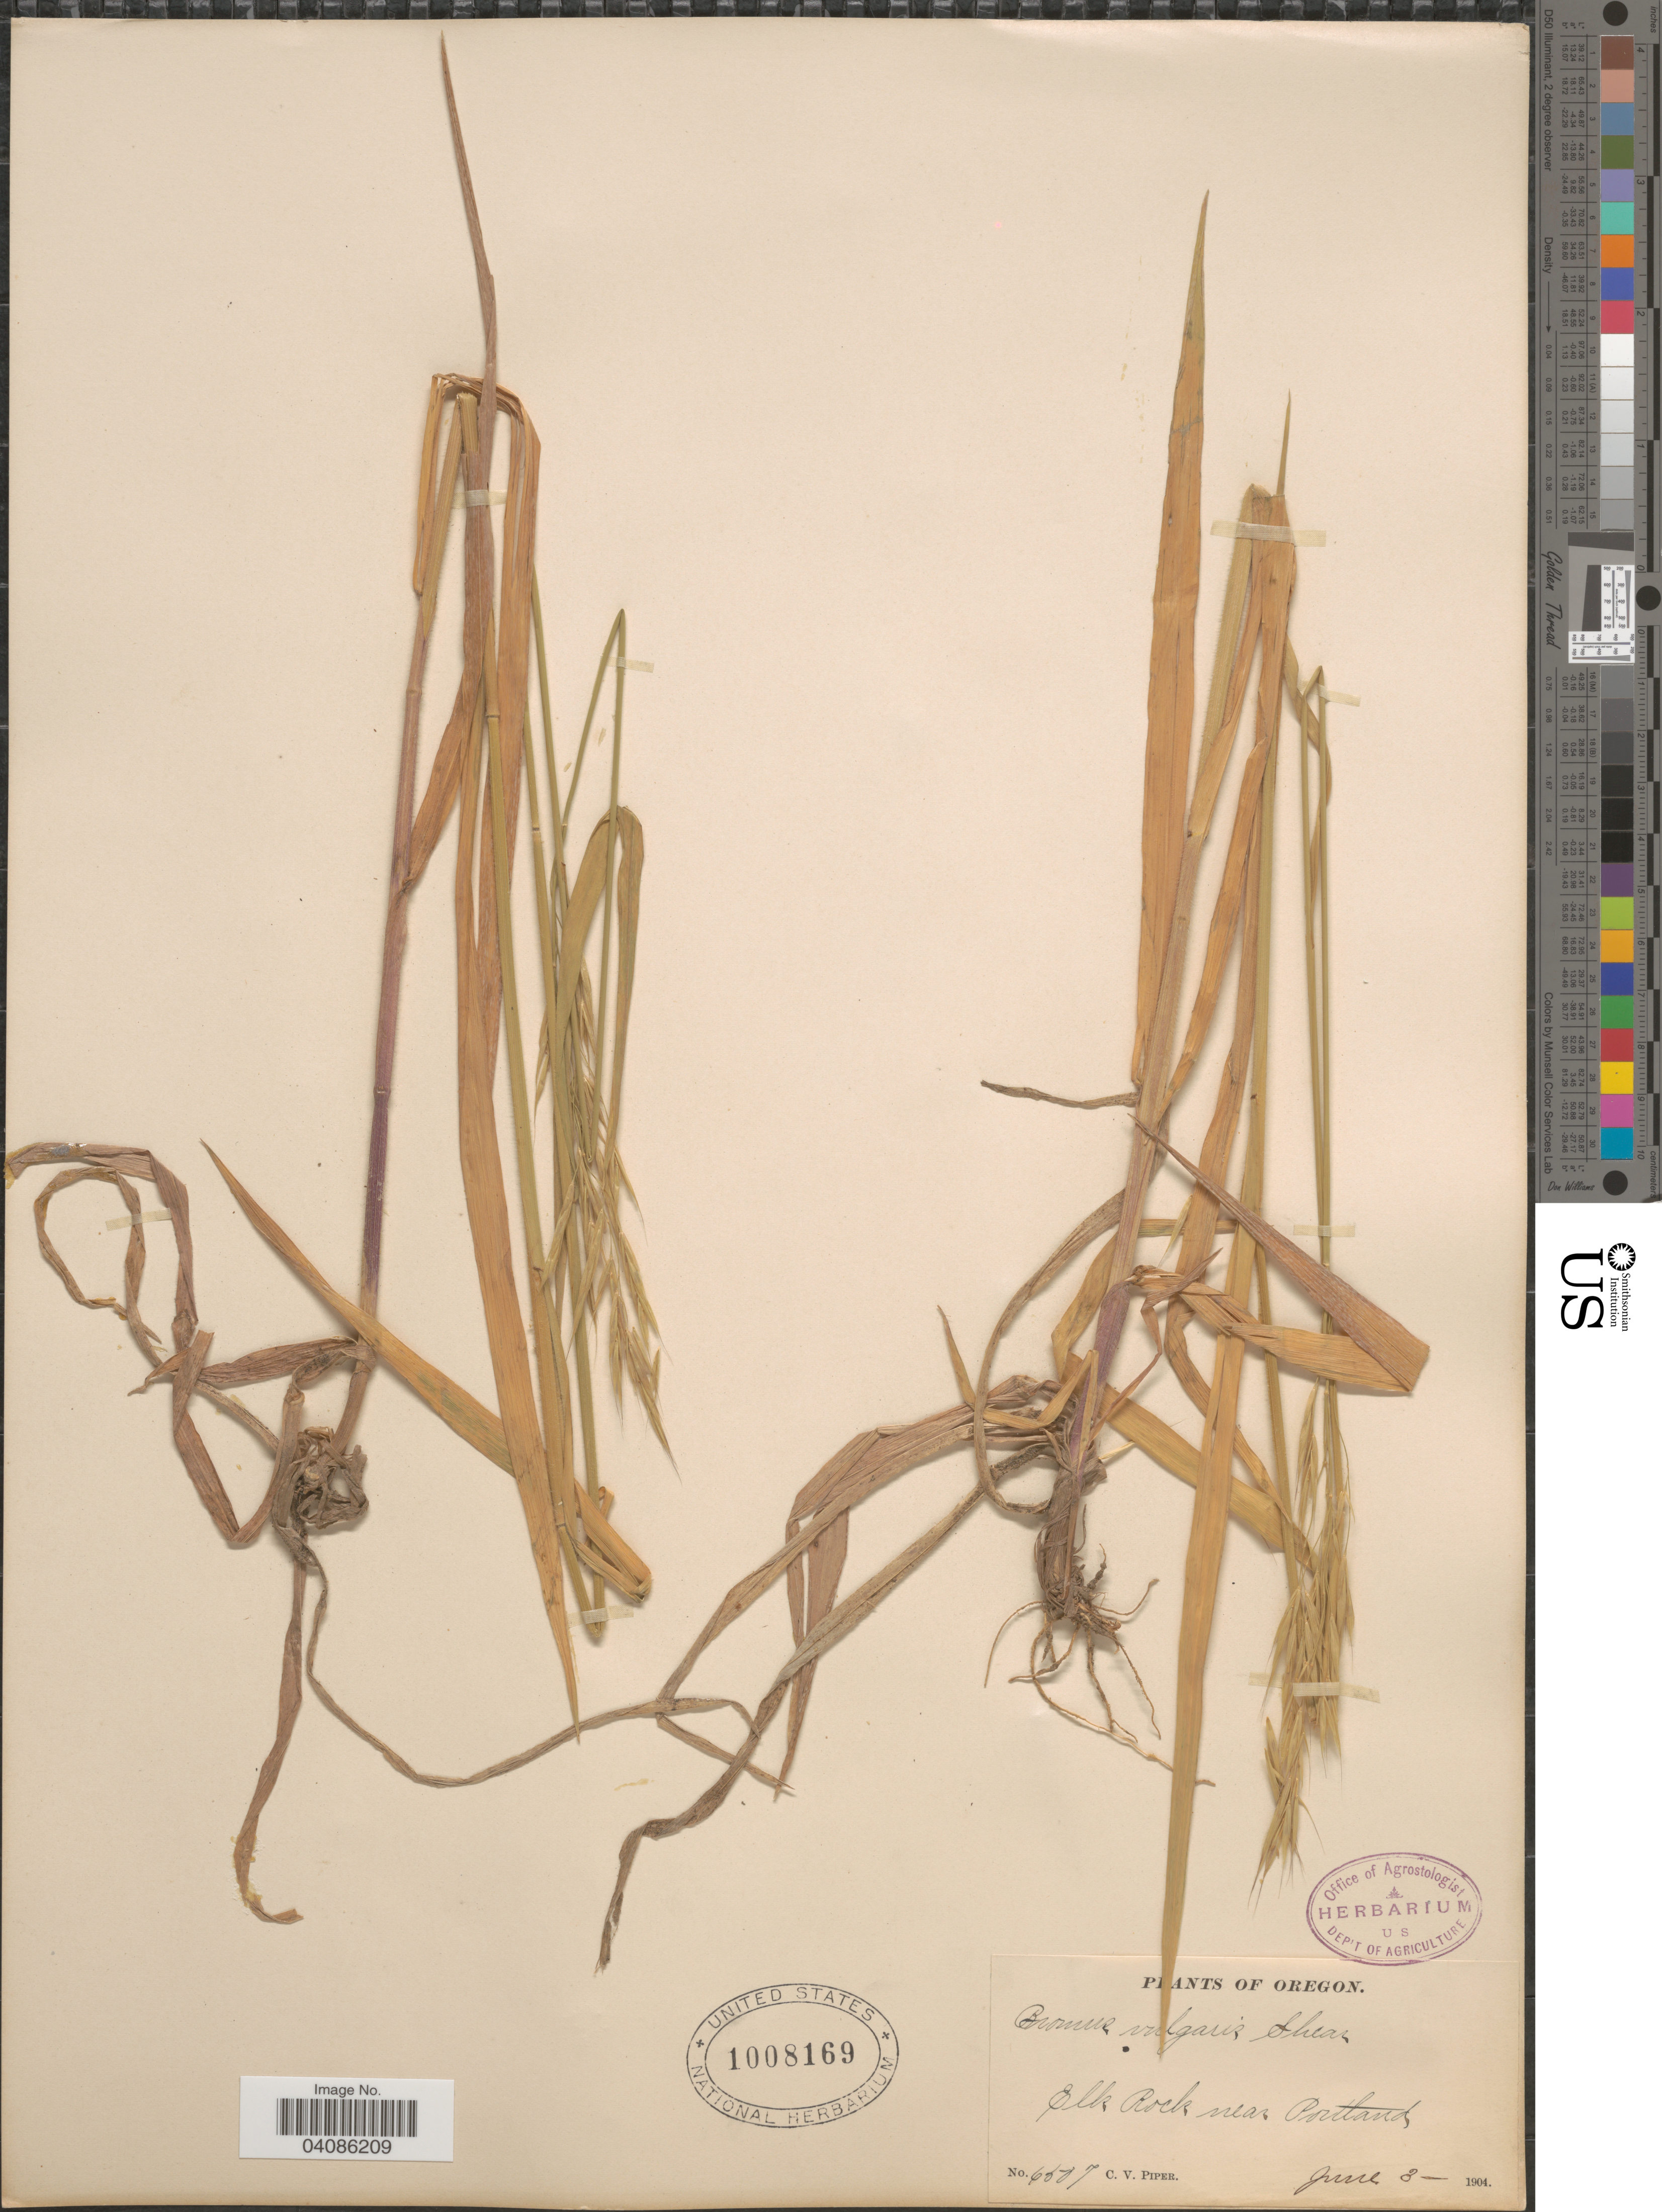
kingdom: Plantae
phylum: Tracheophyta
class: Liliopsida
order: Poales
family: Poaceae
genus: Bromus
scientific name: Bromus texensis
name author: (Shear) Hitchc.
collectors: C. V. Piper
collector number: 6507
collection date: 1904-06-03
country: United States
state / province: Oregon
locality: Elk Rock near Portland.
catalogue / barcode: US 1008169